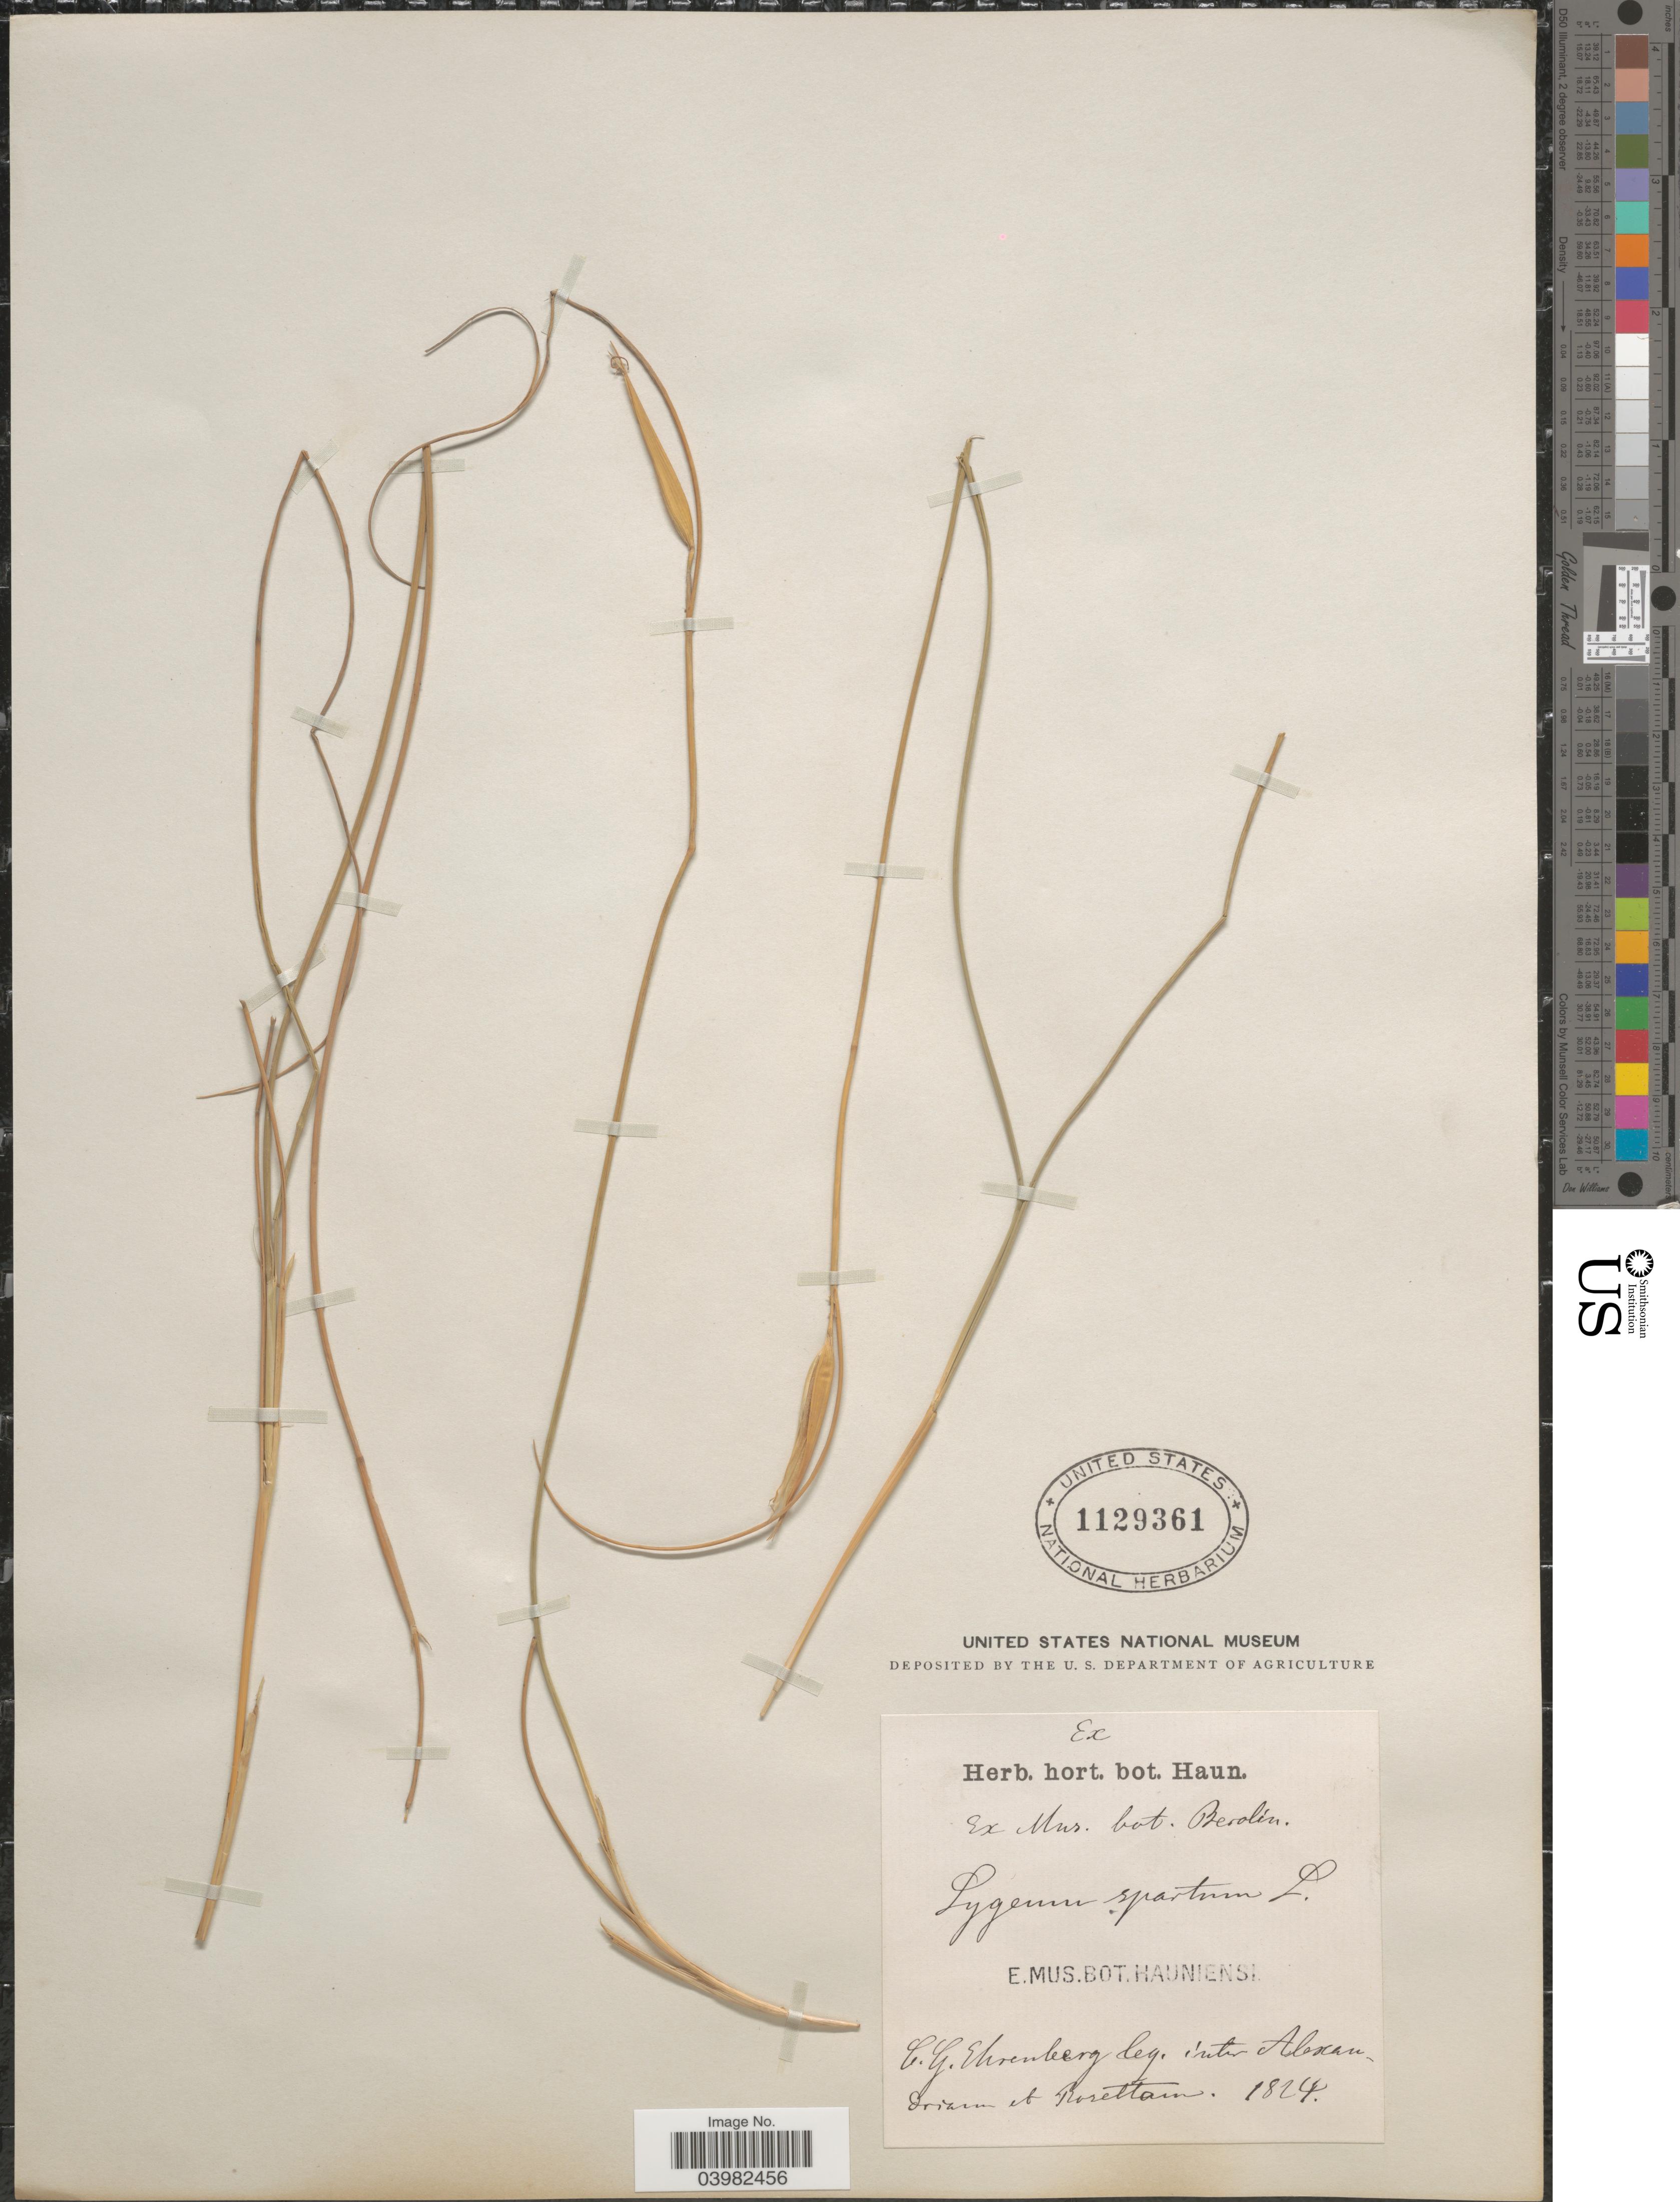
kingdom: Plantae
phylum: Tracheophyta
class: Liliopsida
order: Poales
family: Poaceae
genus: Lygeum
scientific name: Lygeum spartum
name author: L.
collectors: C. Ehrenberg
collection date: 1824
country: Egypt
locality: Inter Alexandriam et Rosettam.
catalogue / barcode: US 1129361